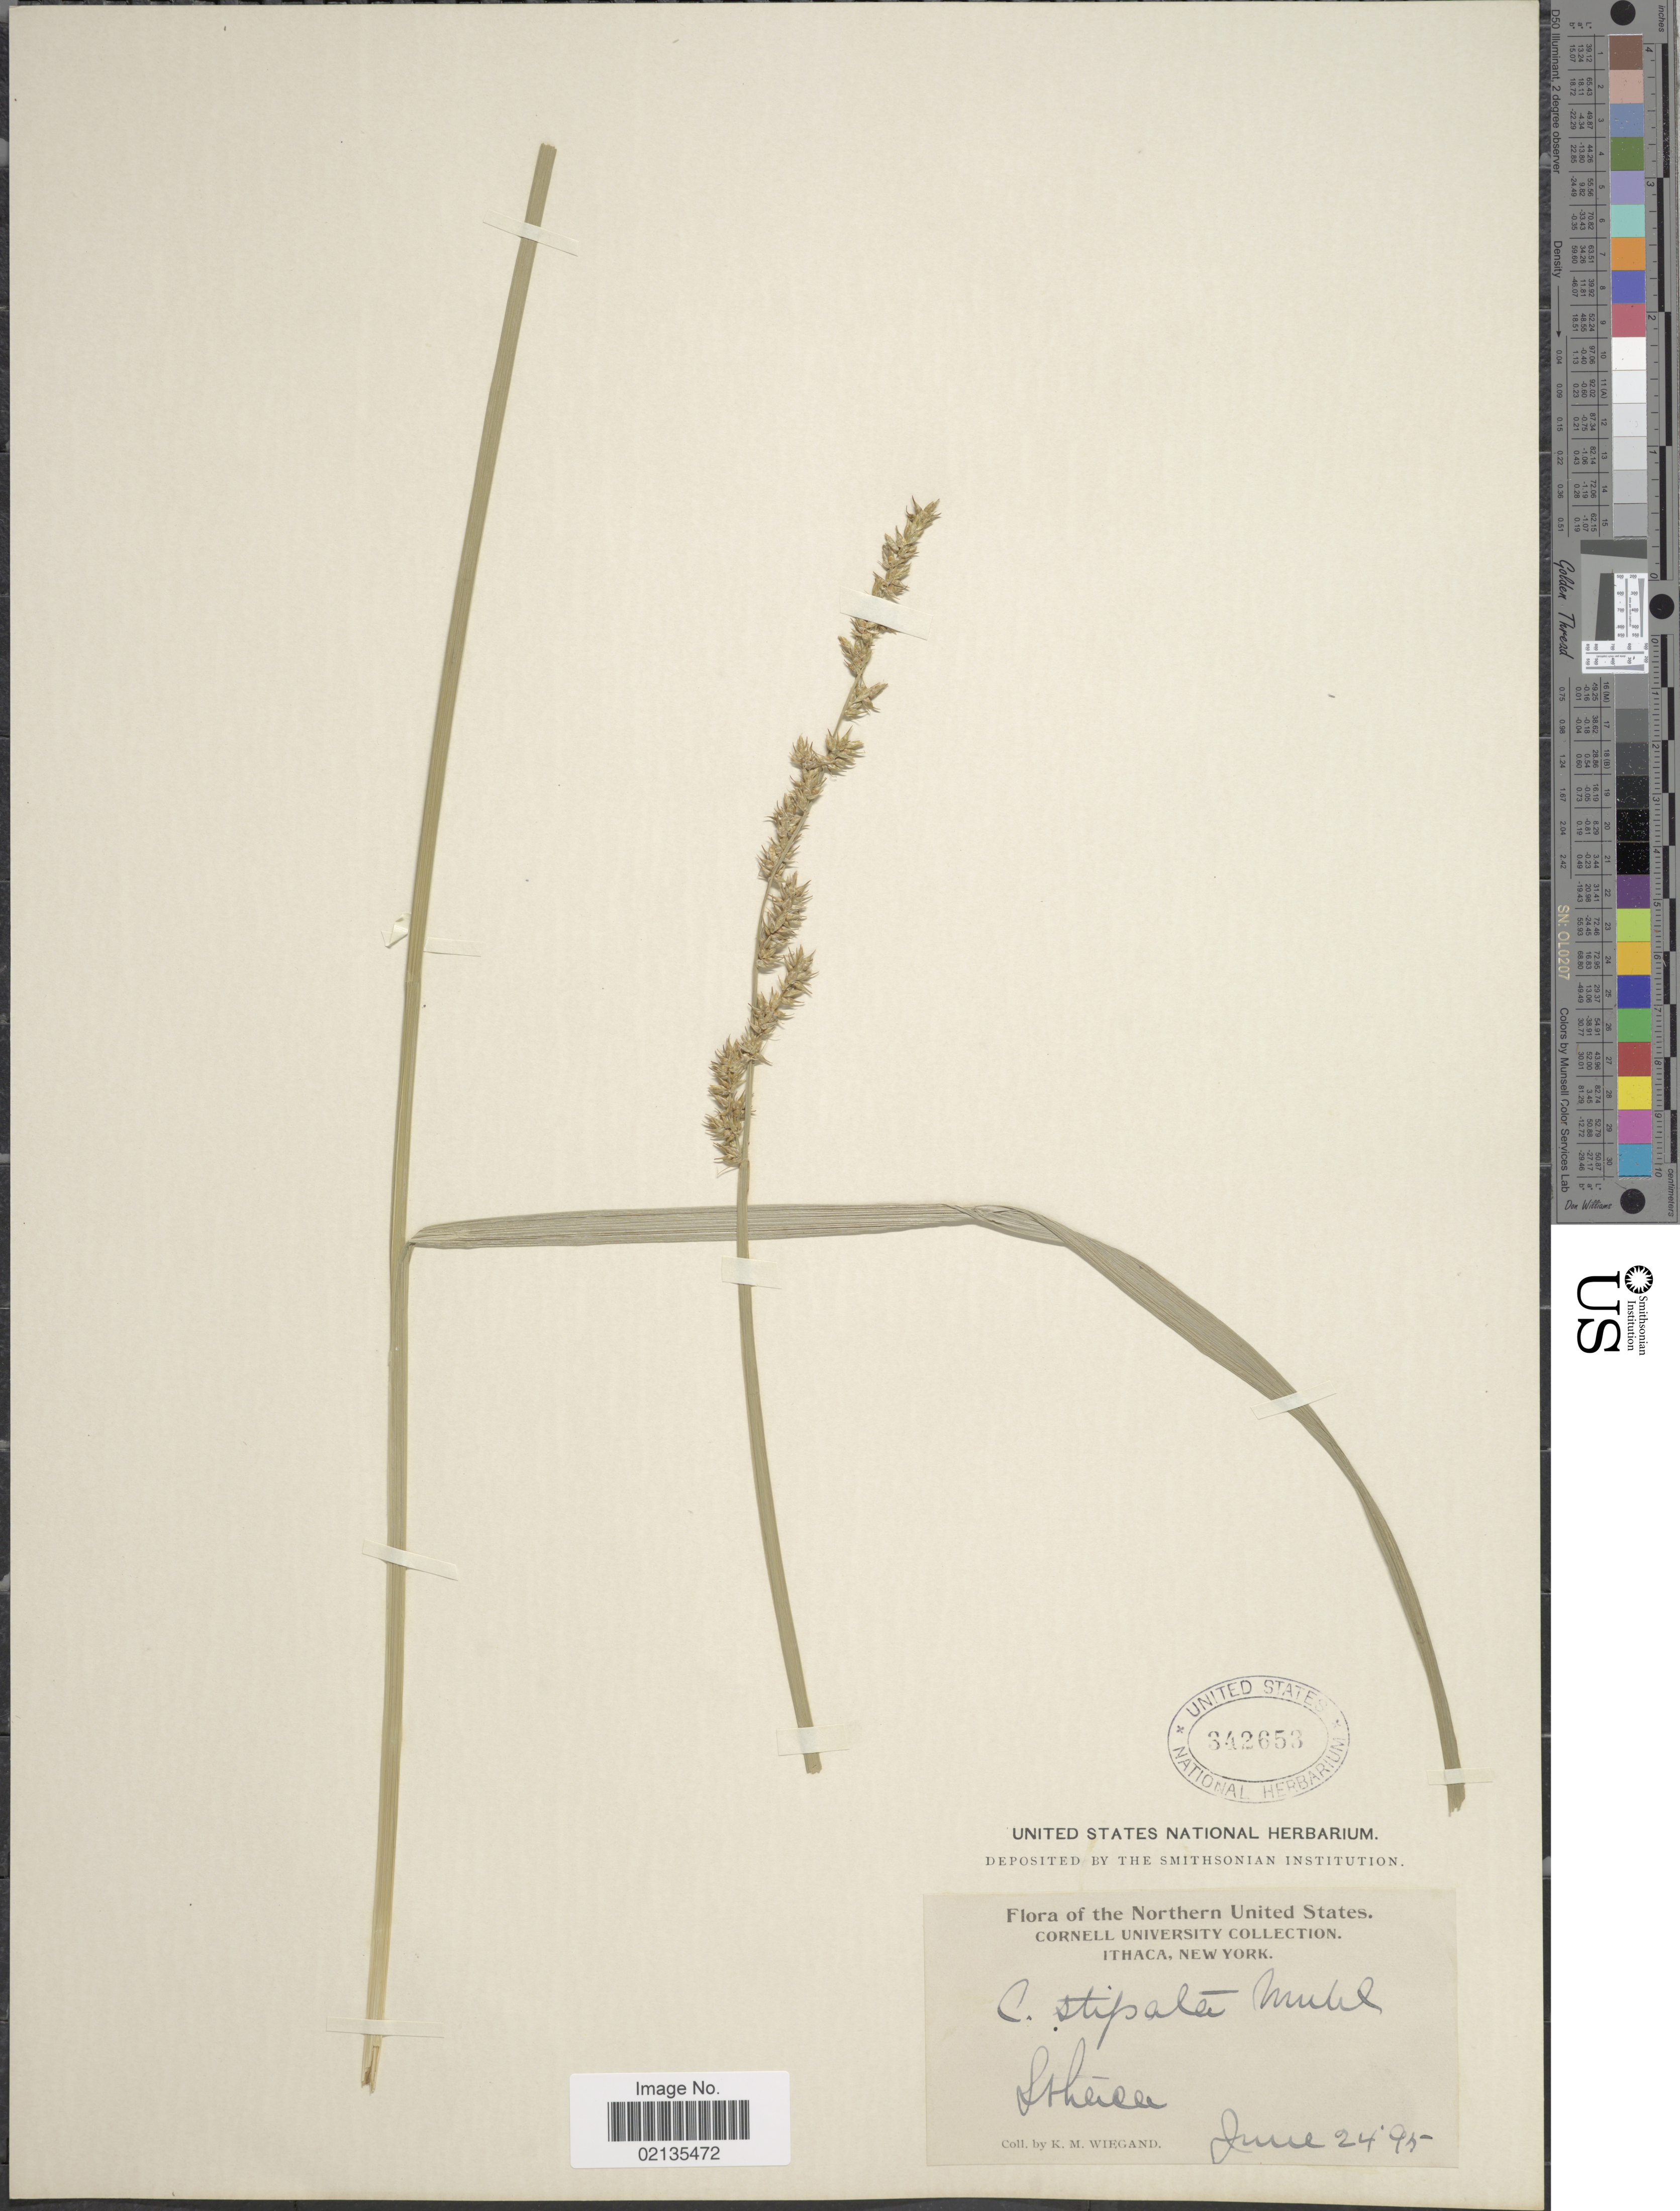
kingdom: Plantae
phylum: Tracheophyta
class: Liliopsida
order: Poales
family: Cyperaceae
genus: Carex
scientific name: Carex stipata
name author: Muhl. ex Willd.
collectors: K. M. Wiegand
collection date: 1995-06-24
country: United States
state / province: New York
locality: Ithaca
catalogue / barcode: US 342653